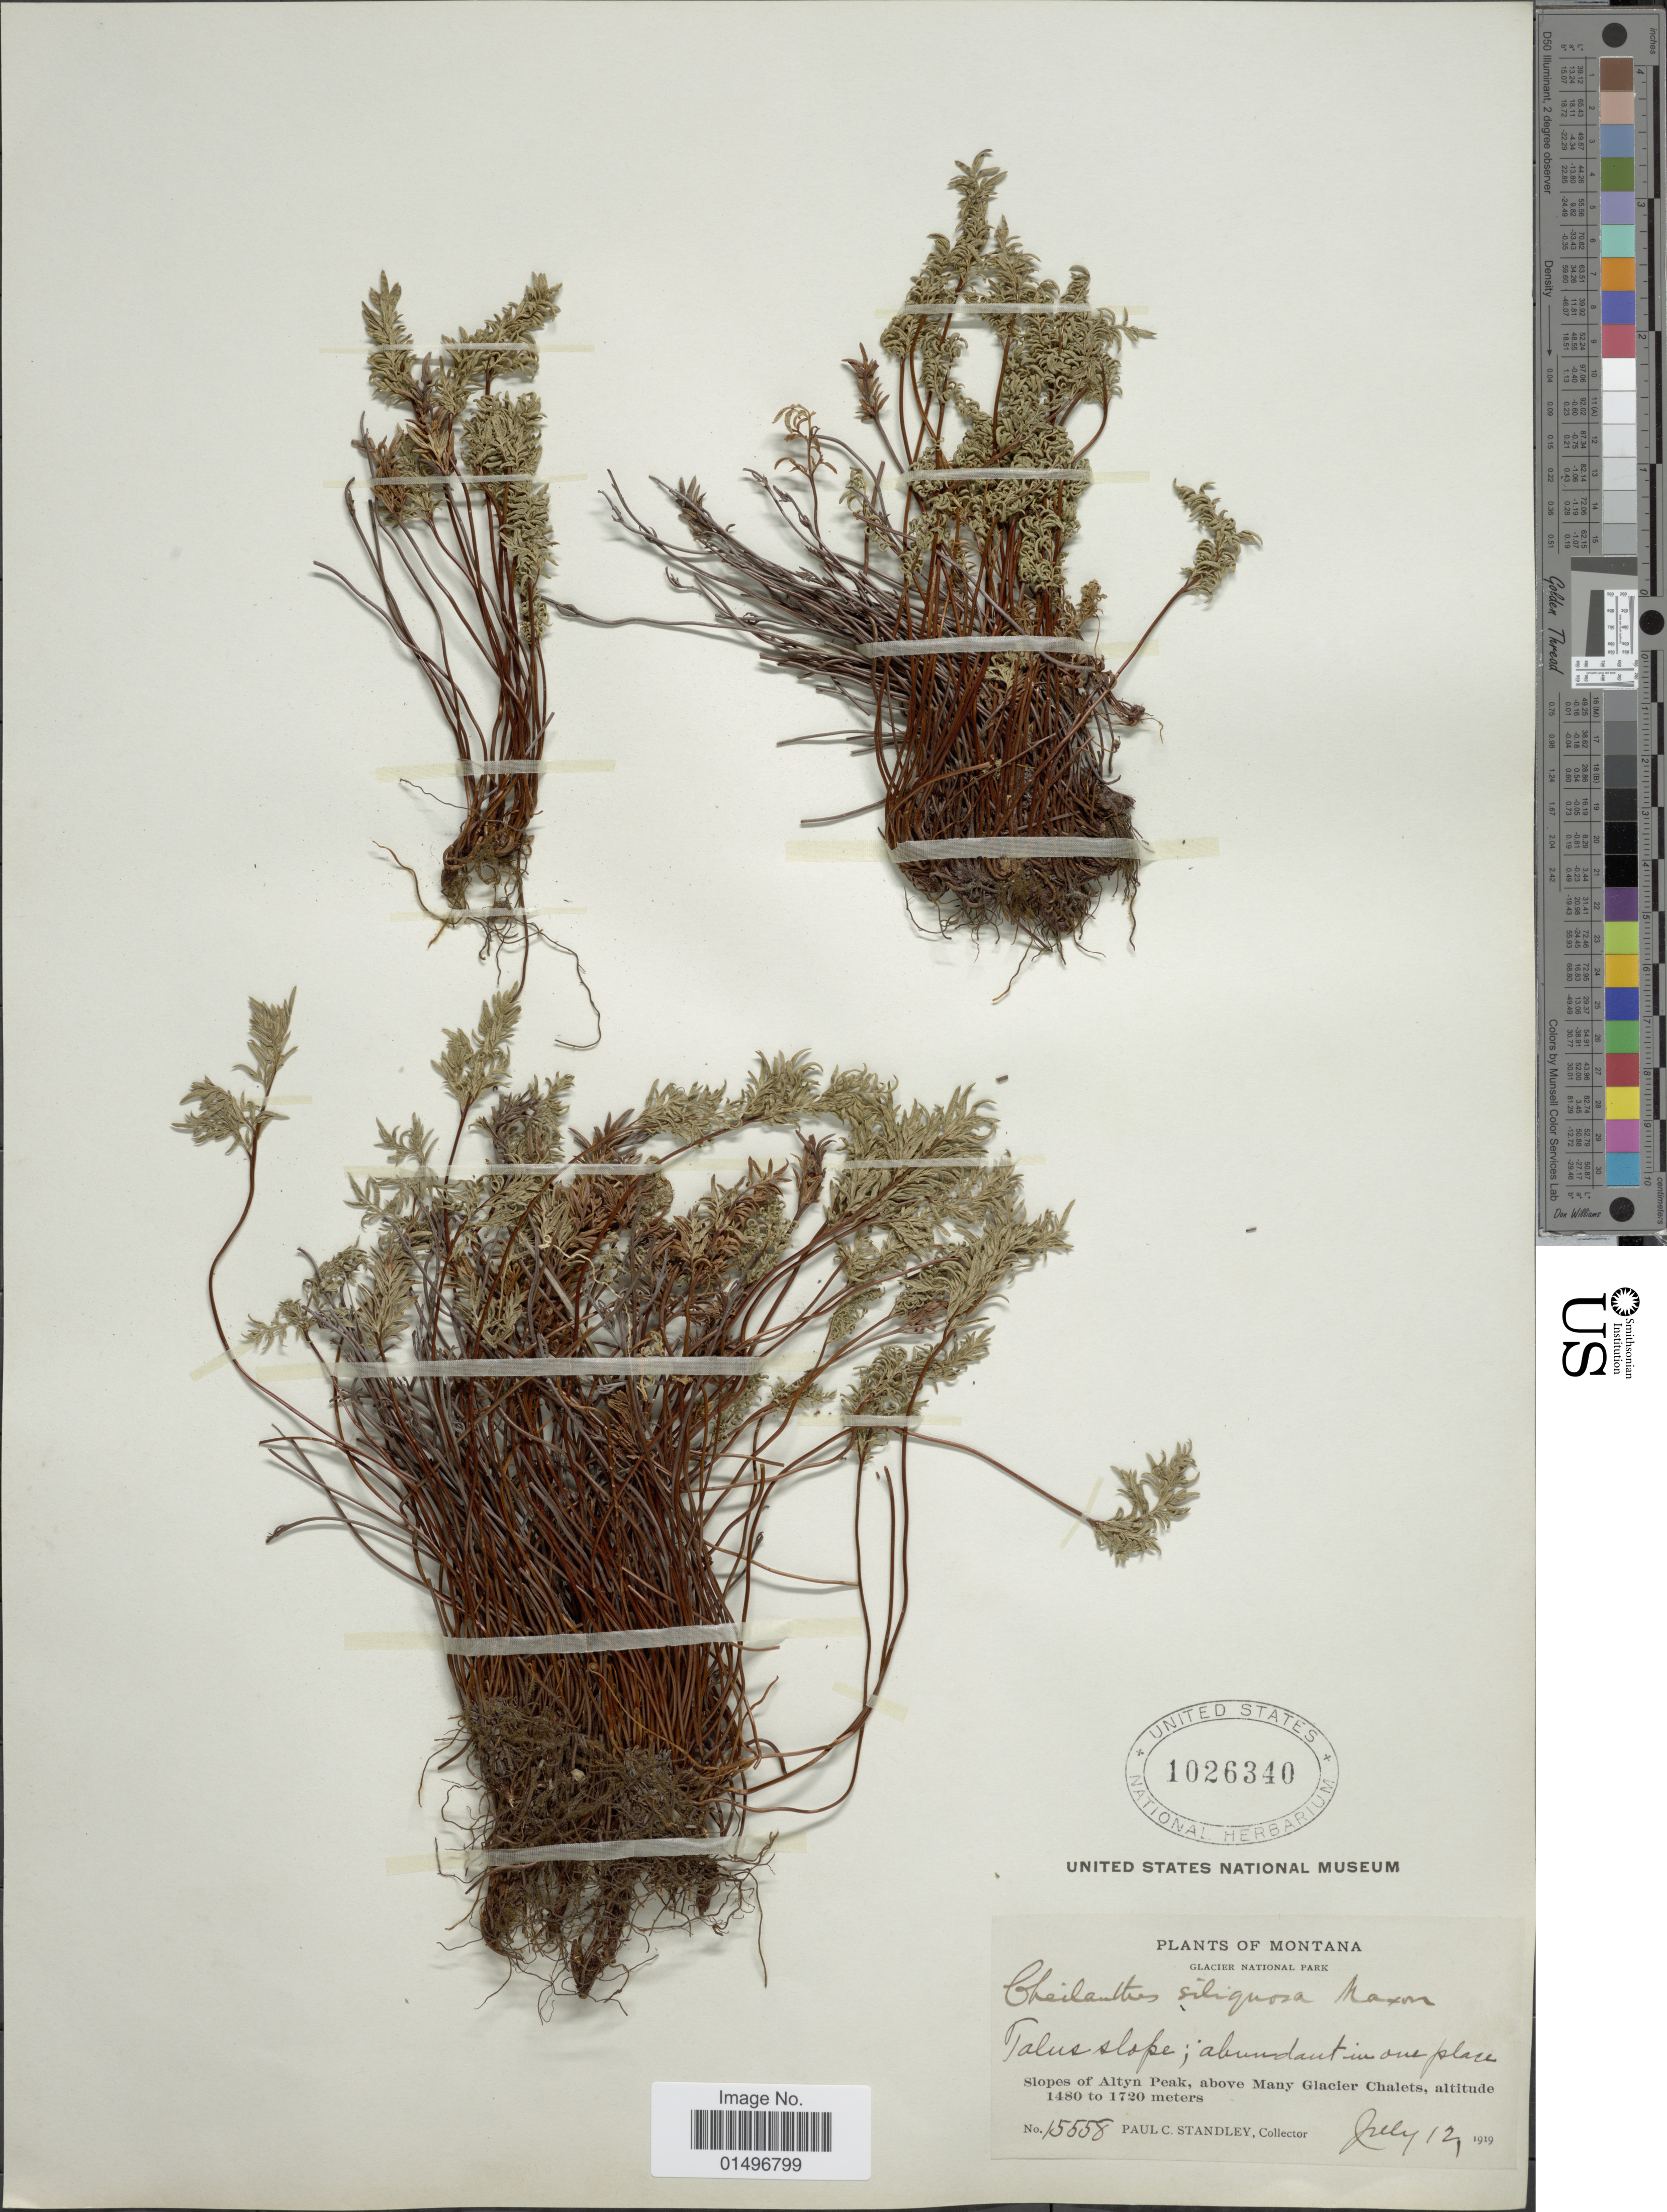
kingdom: Plantae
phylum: Tracheophyta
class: Polypodiopsida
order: Polypodiales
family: Pteridaceae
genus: Aspidotis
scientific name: Aspidotis densa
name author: (Brack.) Lellinger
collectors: P. C. Standley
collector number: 15558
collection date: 1919-07-12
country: United States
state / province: Montana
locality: Montana, Glacier National Park, Slopes of Altyn Peak, above Many Glacier Chalets.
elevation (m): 1480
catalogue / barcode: US 1026340